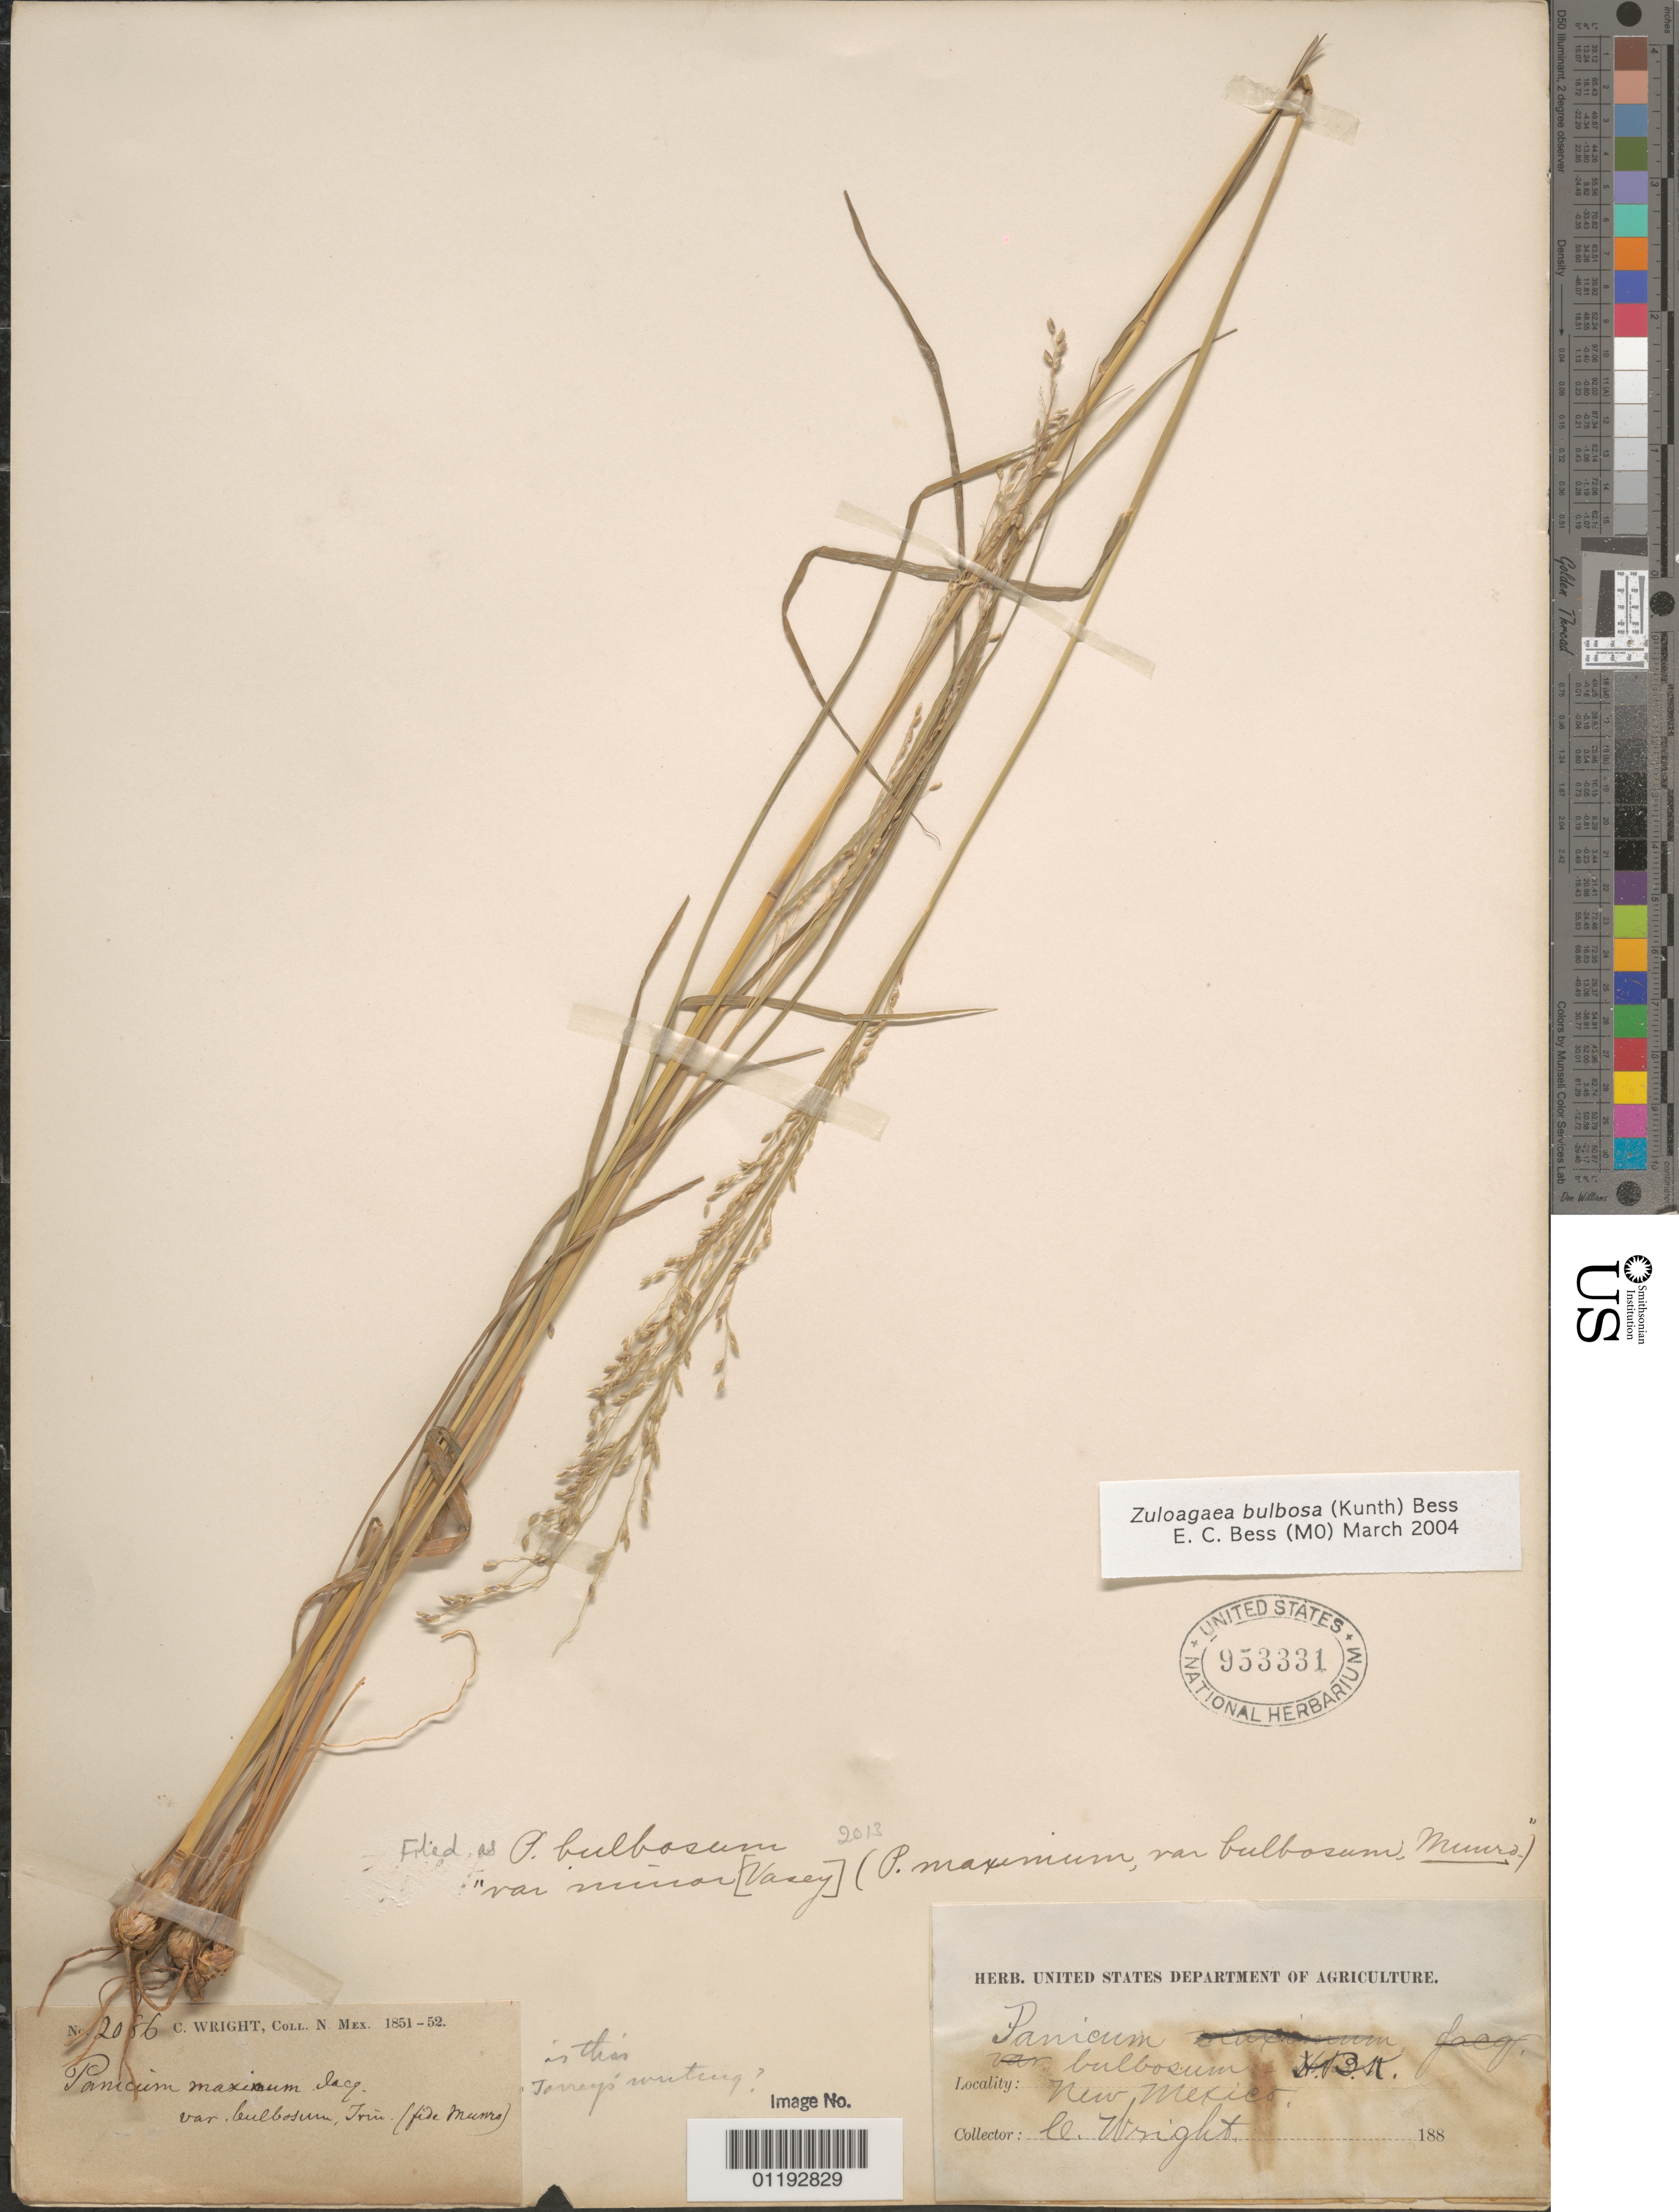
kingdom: Plantae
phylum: Tracheophyta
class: Liliopsida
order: Poales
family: Poaceae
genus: Panicum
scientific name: Panicum bulbosum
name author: Kunth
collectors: C. Wright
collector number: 2086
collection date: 1851/1852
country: United States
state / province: New Mexico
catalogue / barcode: US 953331